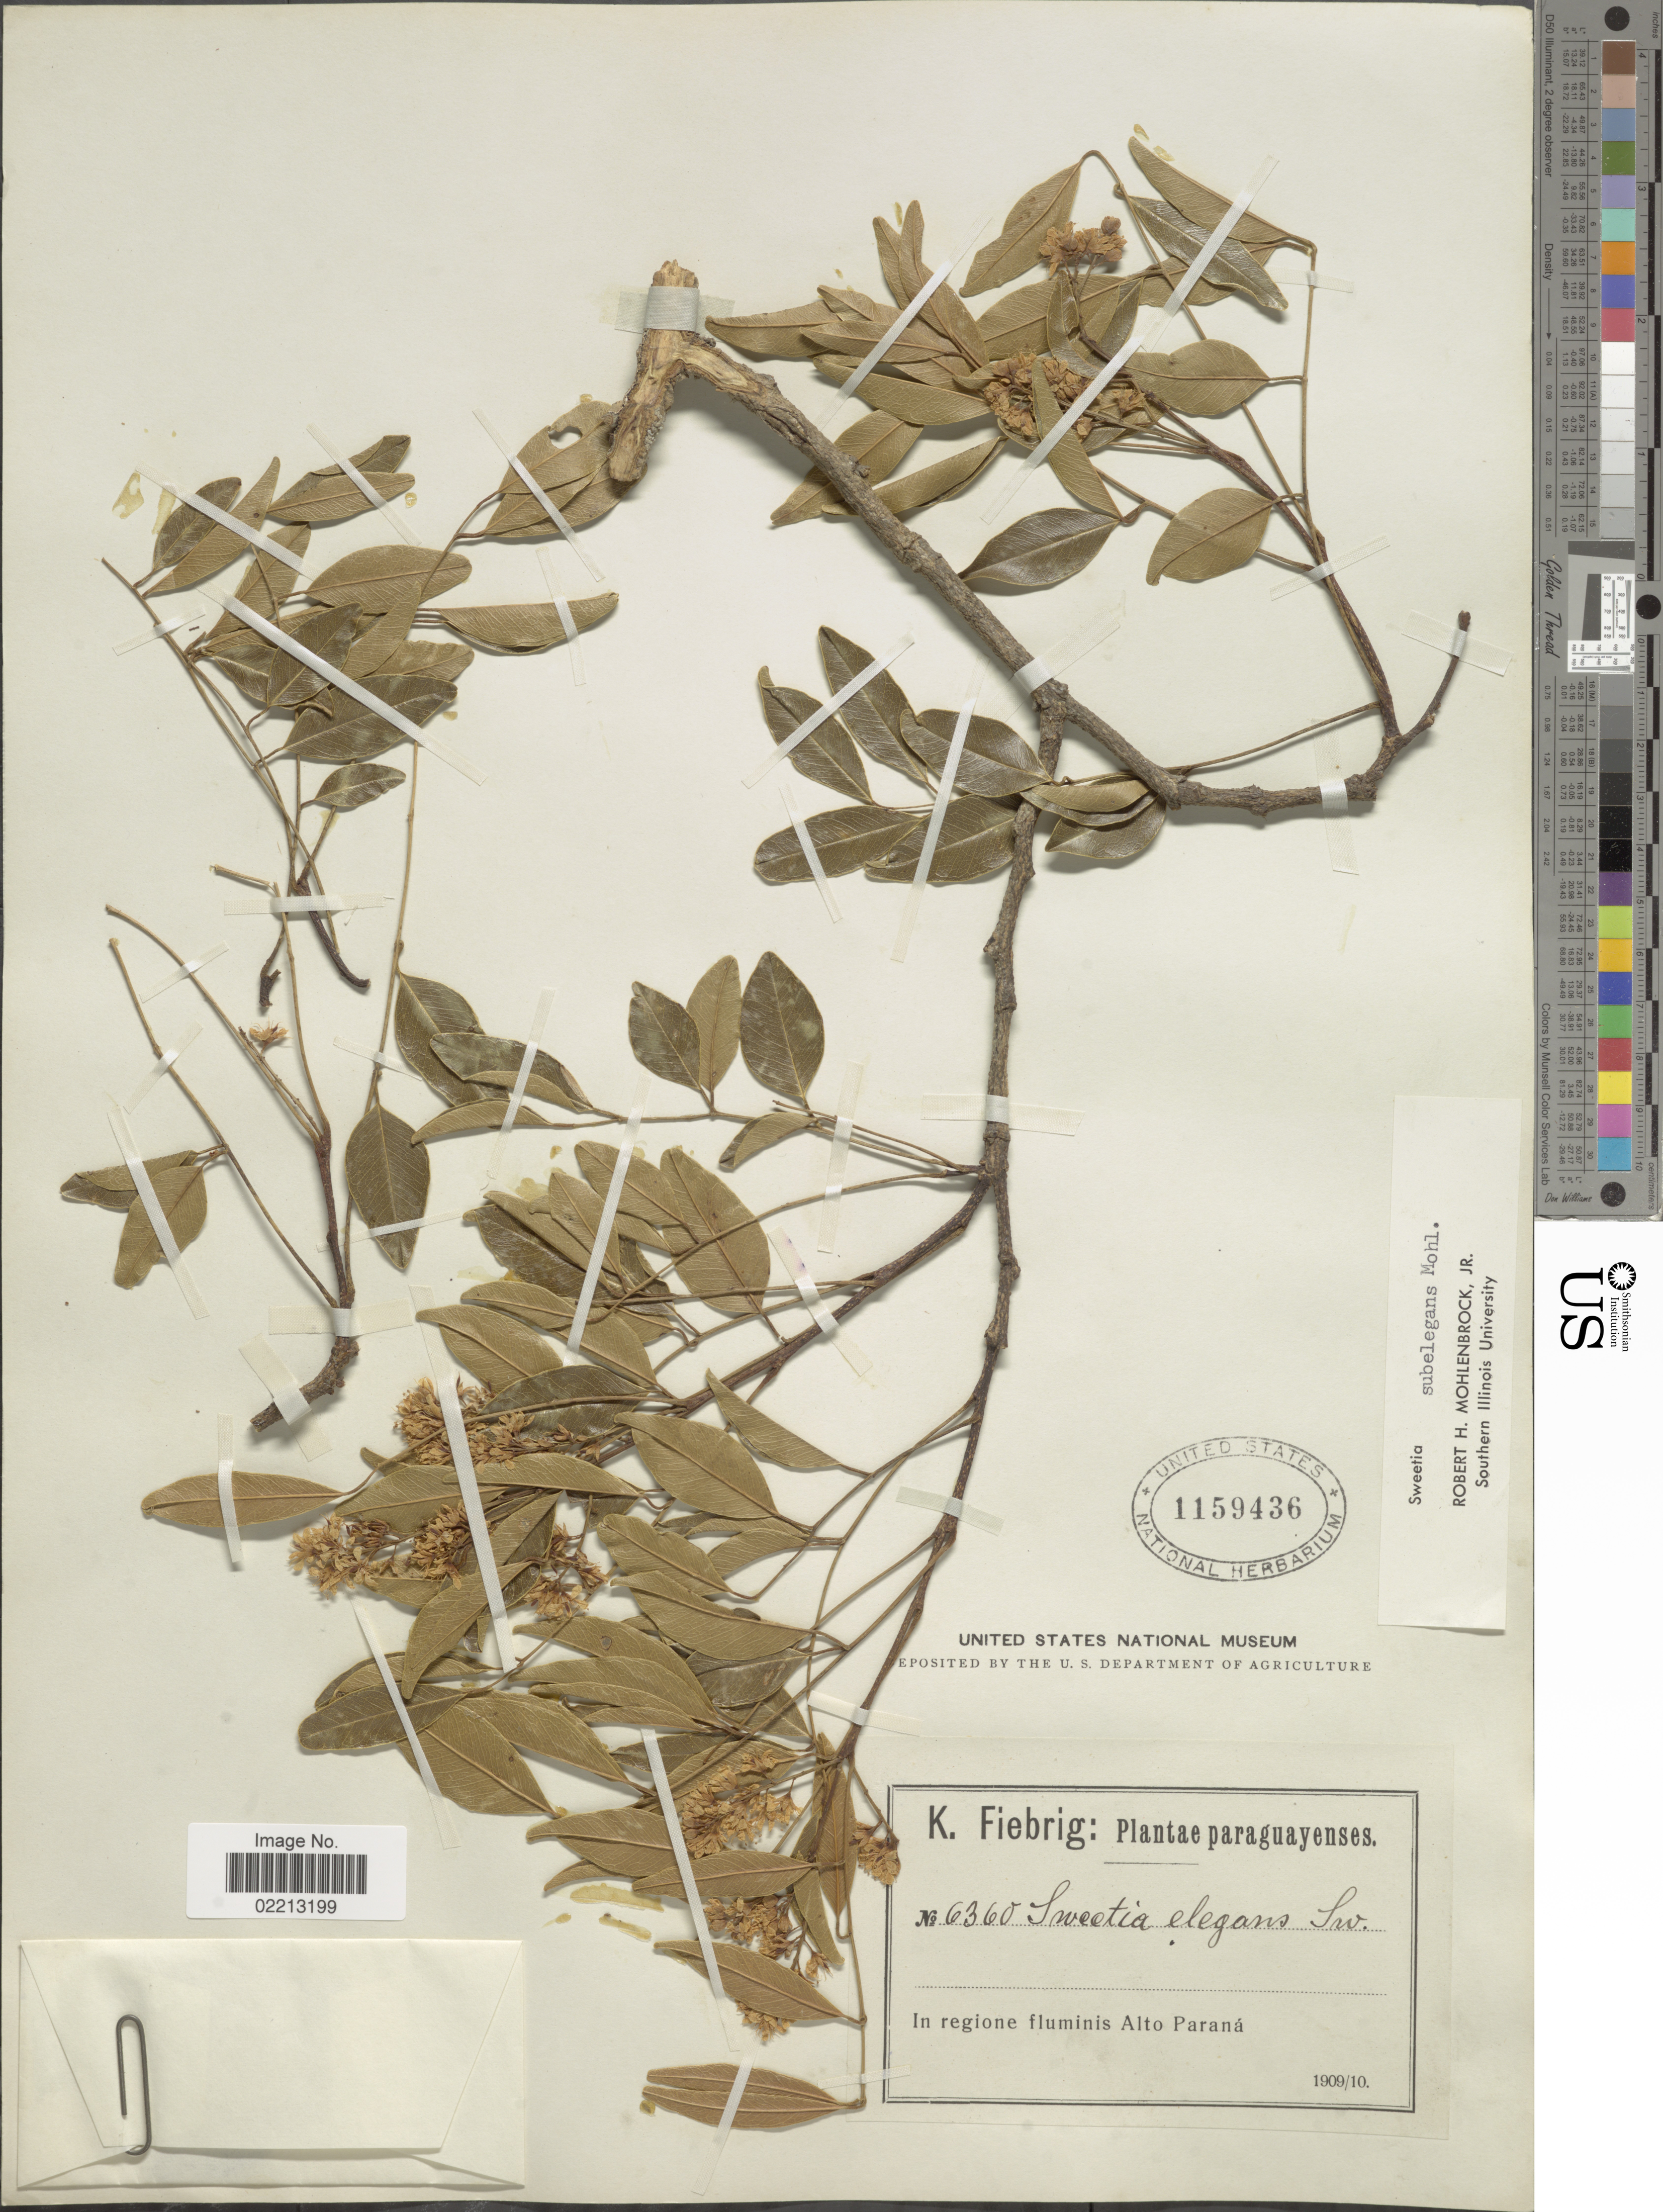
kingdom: Plantae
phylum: Tracheophyta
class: Magnoliopsida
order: Fabales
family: Fabaceae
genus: Acosmium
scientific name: Acosmium subelegans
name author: (Mohlenbr.) Yakovlev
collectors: K. Fiebrig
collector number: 6360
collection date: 1909/1910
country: Paraguay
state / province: Alto Parana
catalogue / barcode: US 1159436